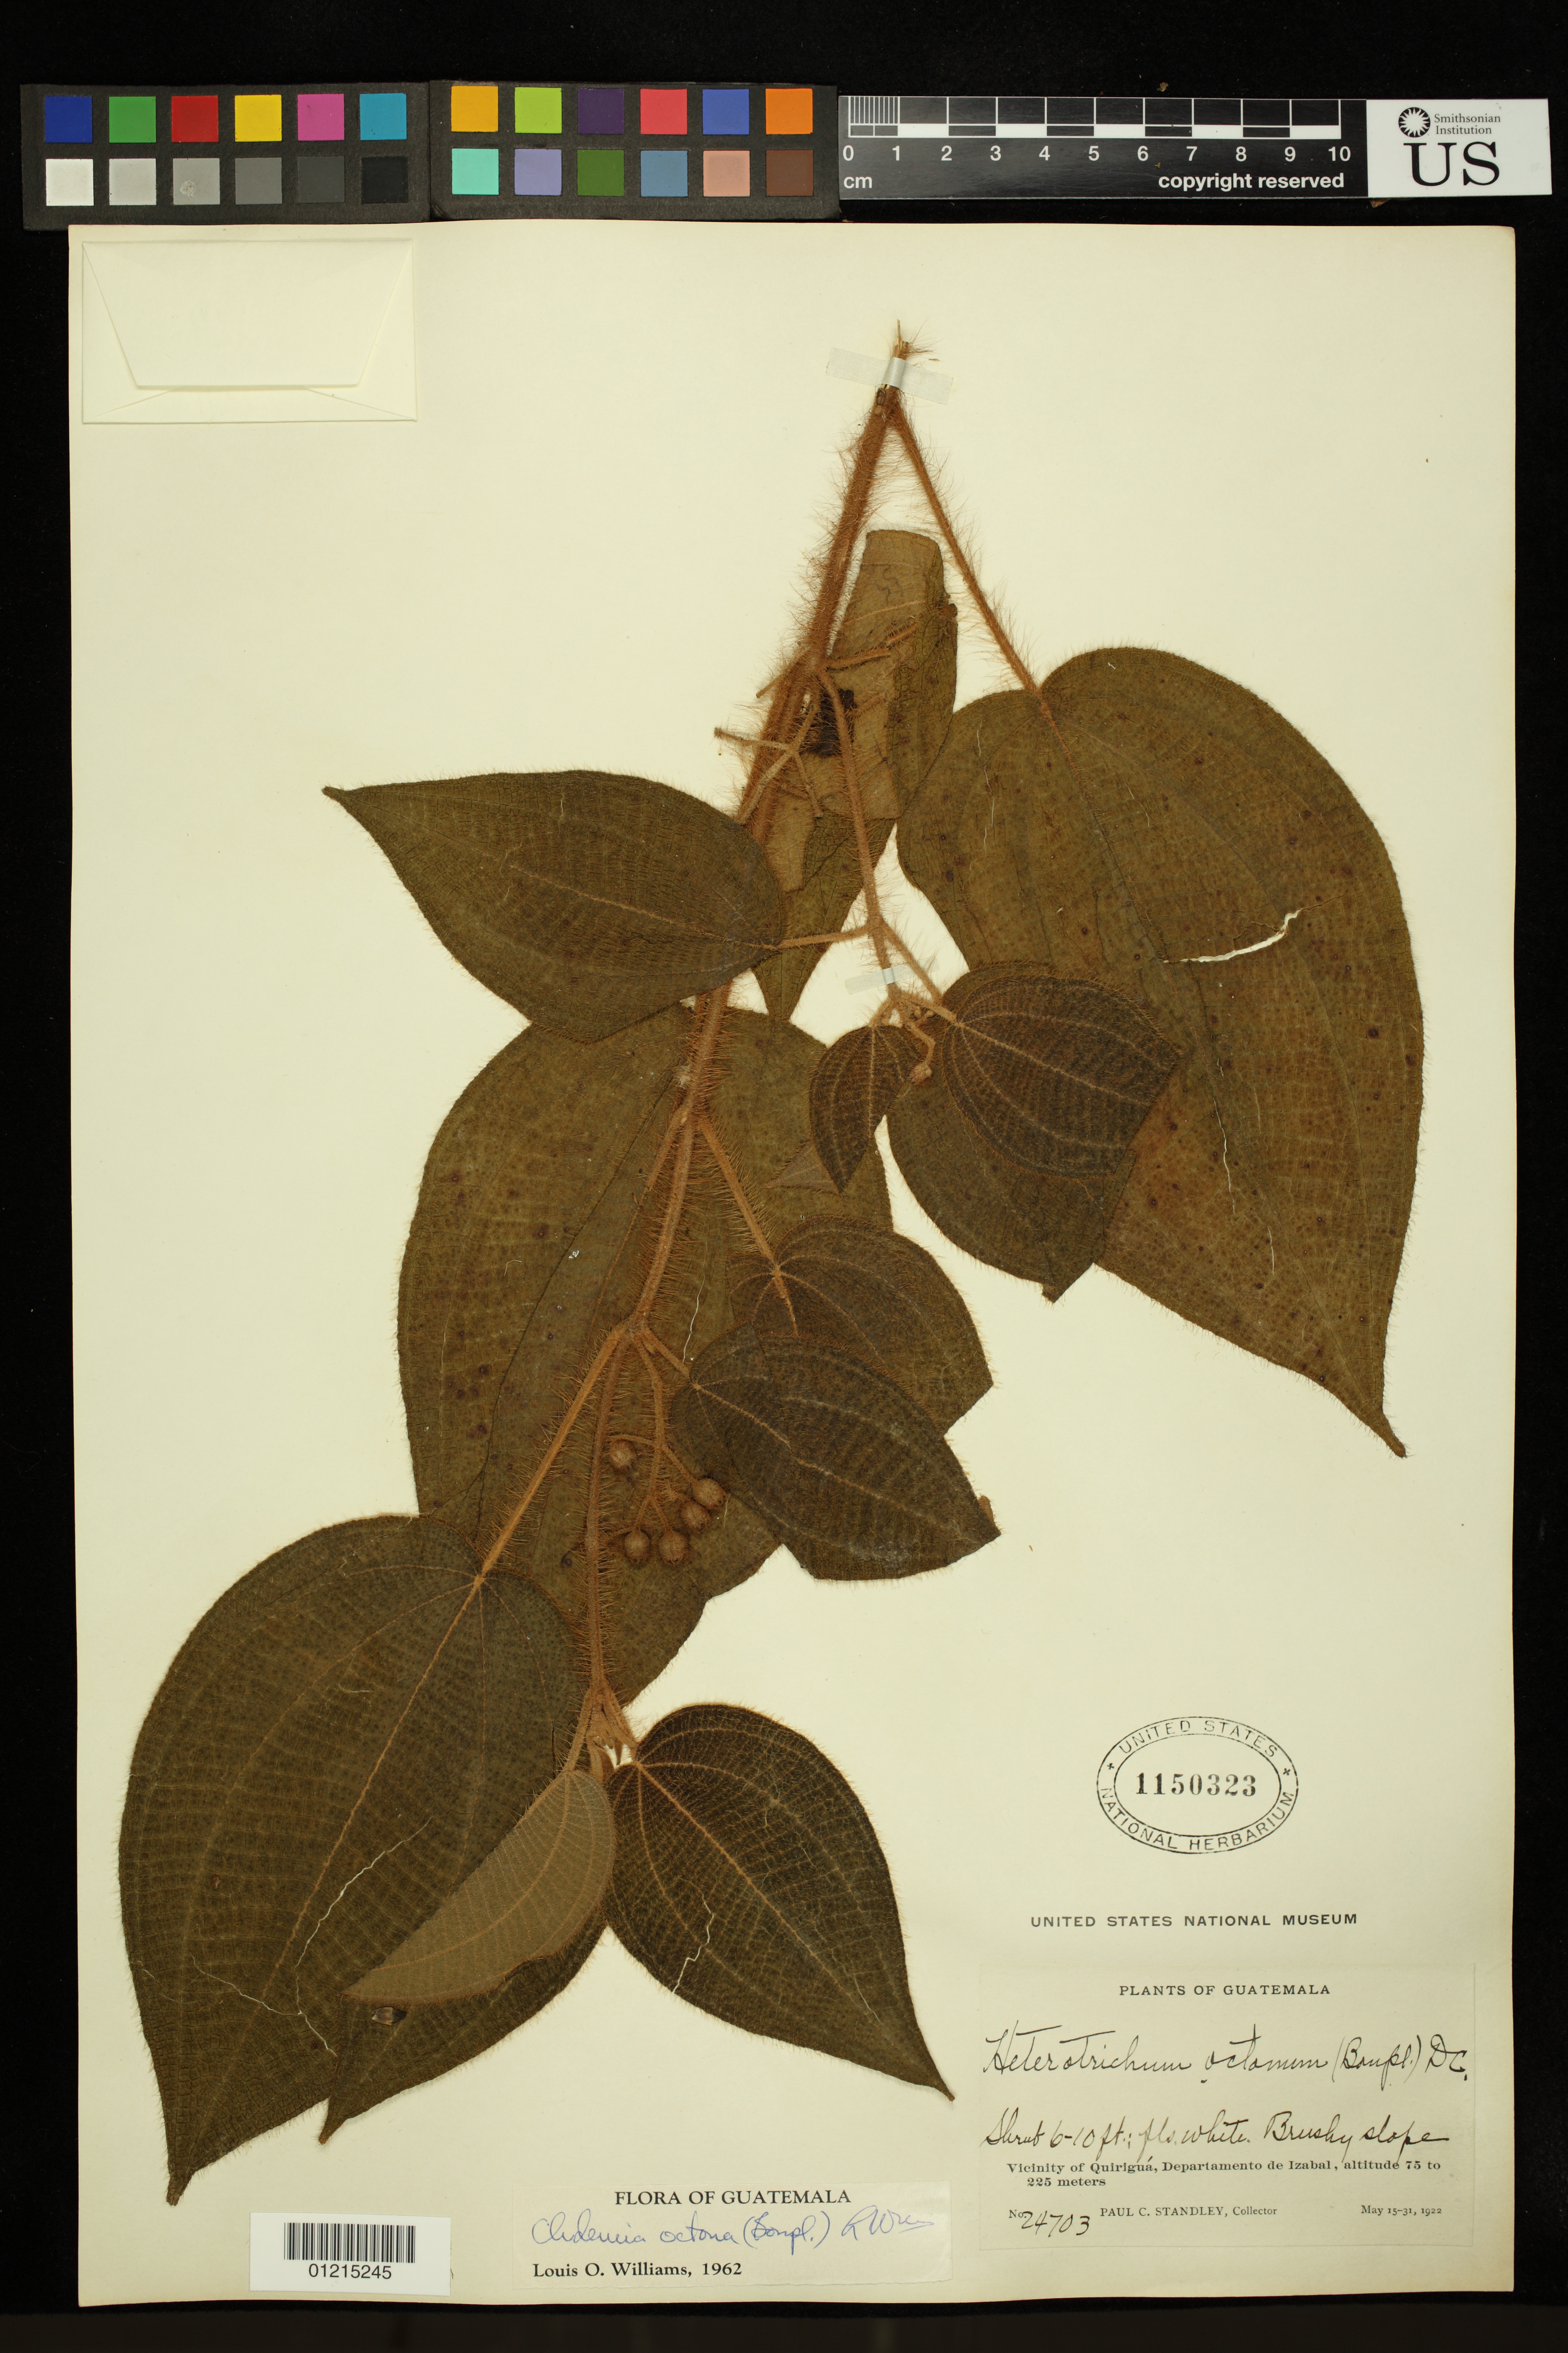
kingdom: Plantae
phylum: Tracheophyta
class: Magnoliopsida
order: Myrtales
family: Melastomataceae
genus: Clidemia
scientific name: Clidemia octona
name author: (Bonpl.) L.O. Williams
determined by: Williams, Louis O.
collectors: P. C. Standley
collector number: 24703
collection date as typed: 15 May 1922 to 31 Mar 1922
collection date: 1922-03-31/1922-05-15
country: Guatemala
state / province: Izabal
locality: Vicinity of Quiriguá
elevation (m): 75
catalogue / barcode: US 1150323